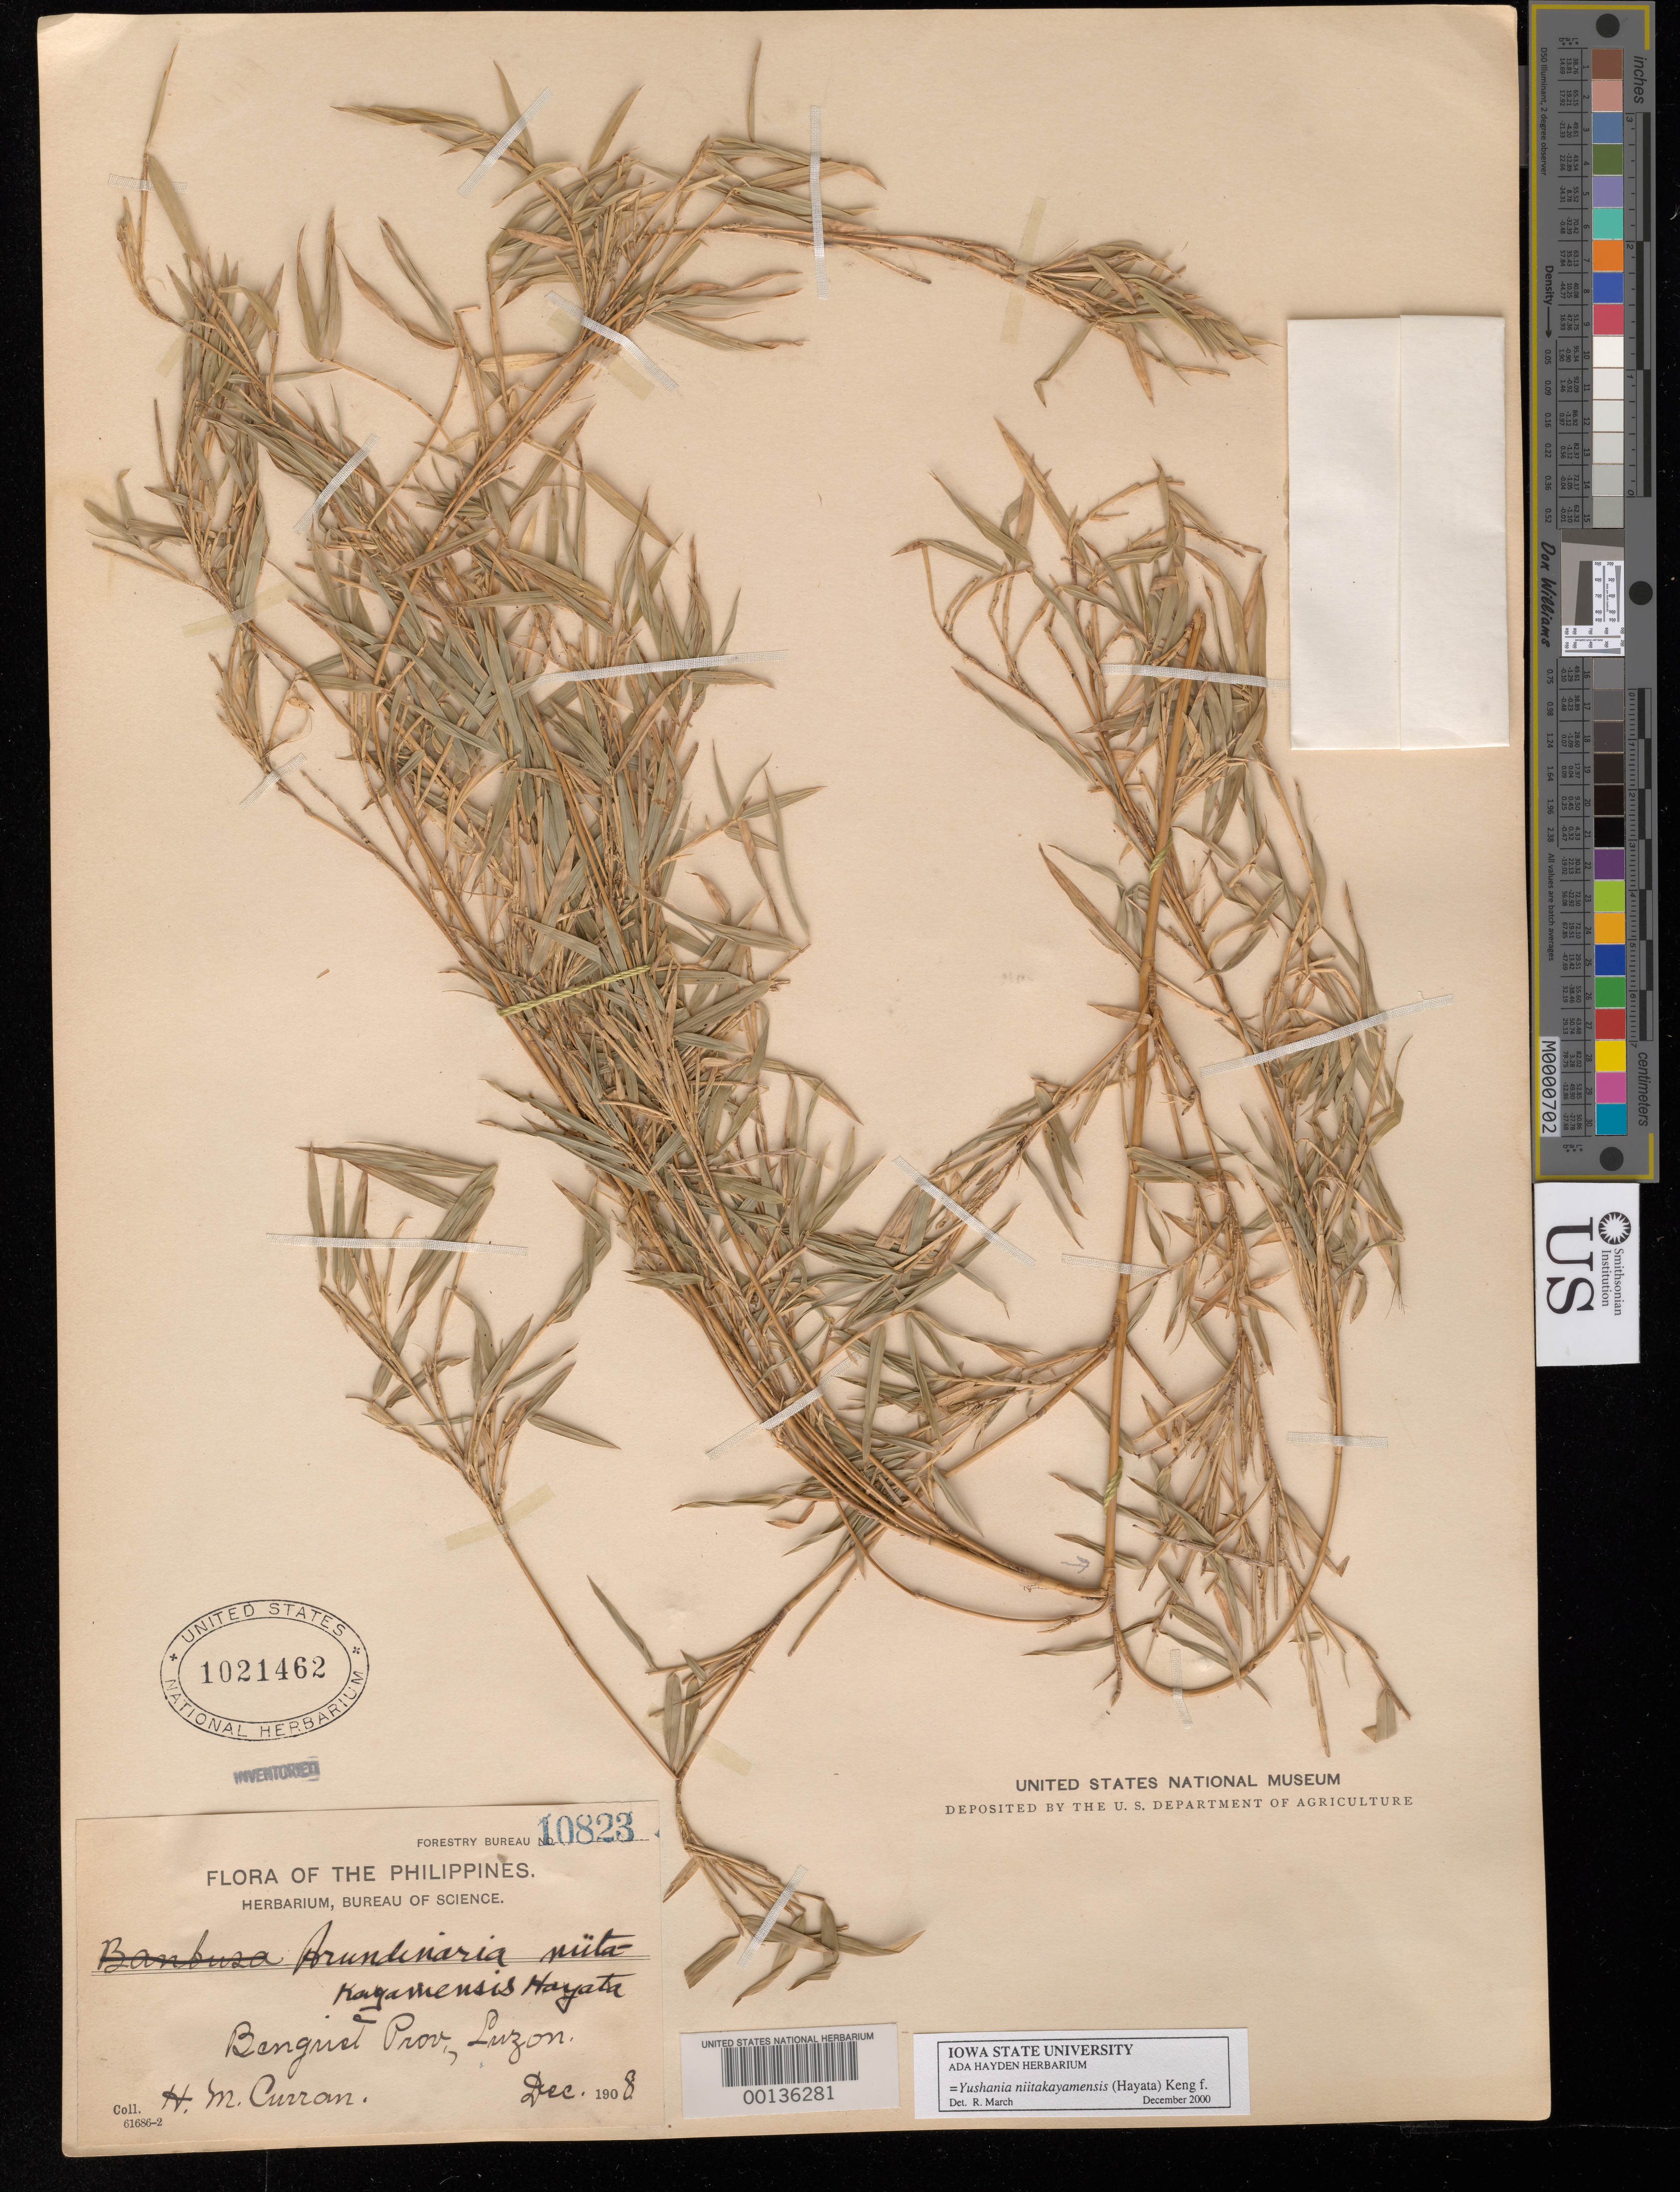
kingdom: Plantae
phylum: Tracheophyta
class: Liliopsida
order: Poales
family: Poaceae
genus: Yushania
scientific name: Yushania aztecorum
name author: McClure & E.W. Sm.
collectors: H. M. Curran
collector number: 10823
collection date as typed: Dec 1908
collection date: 1908-12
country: Philippines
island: Luzon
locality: Benguet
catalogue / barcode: US 1021462